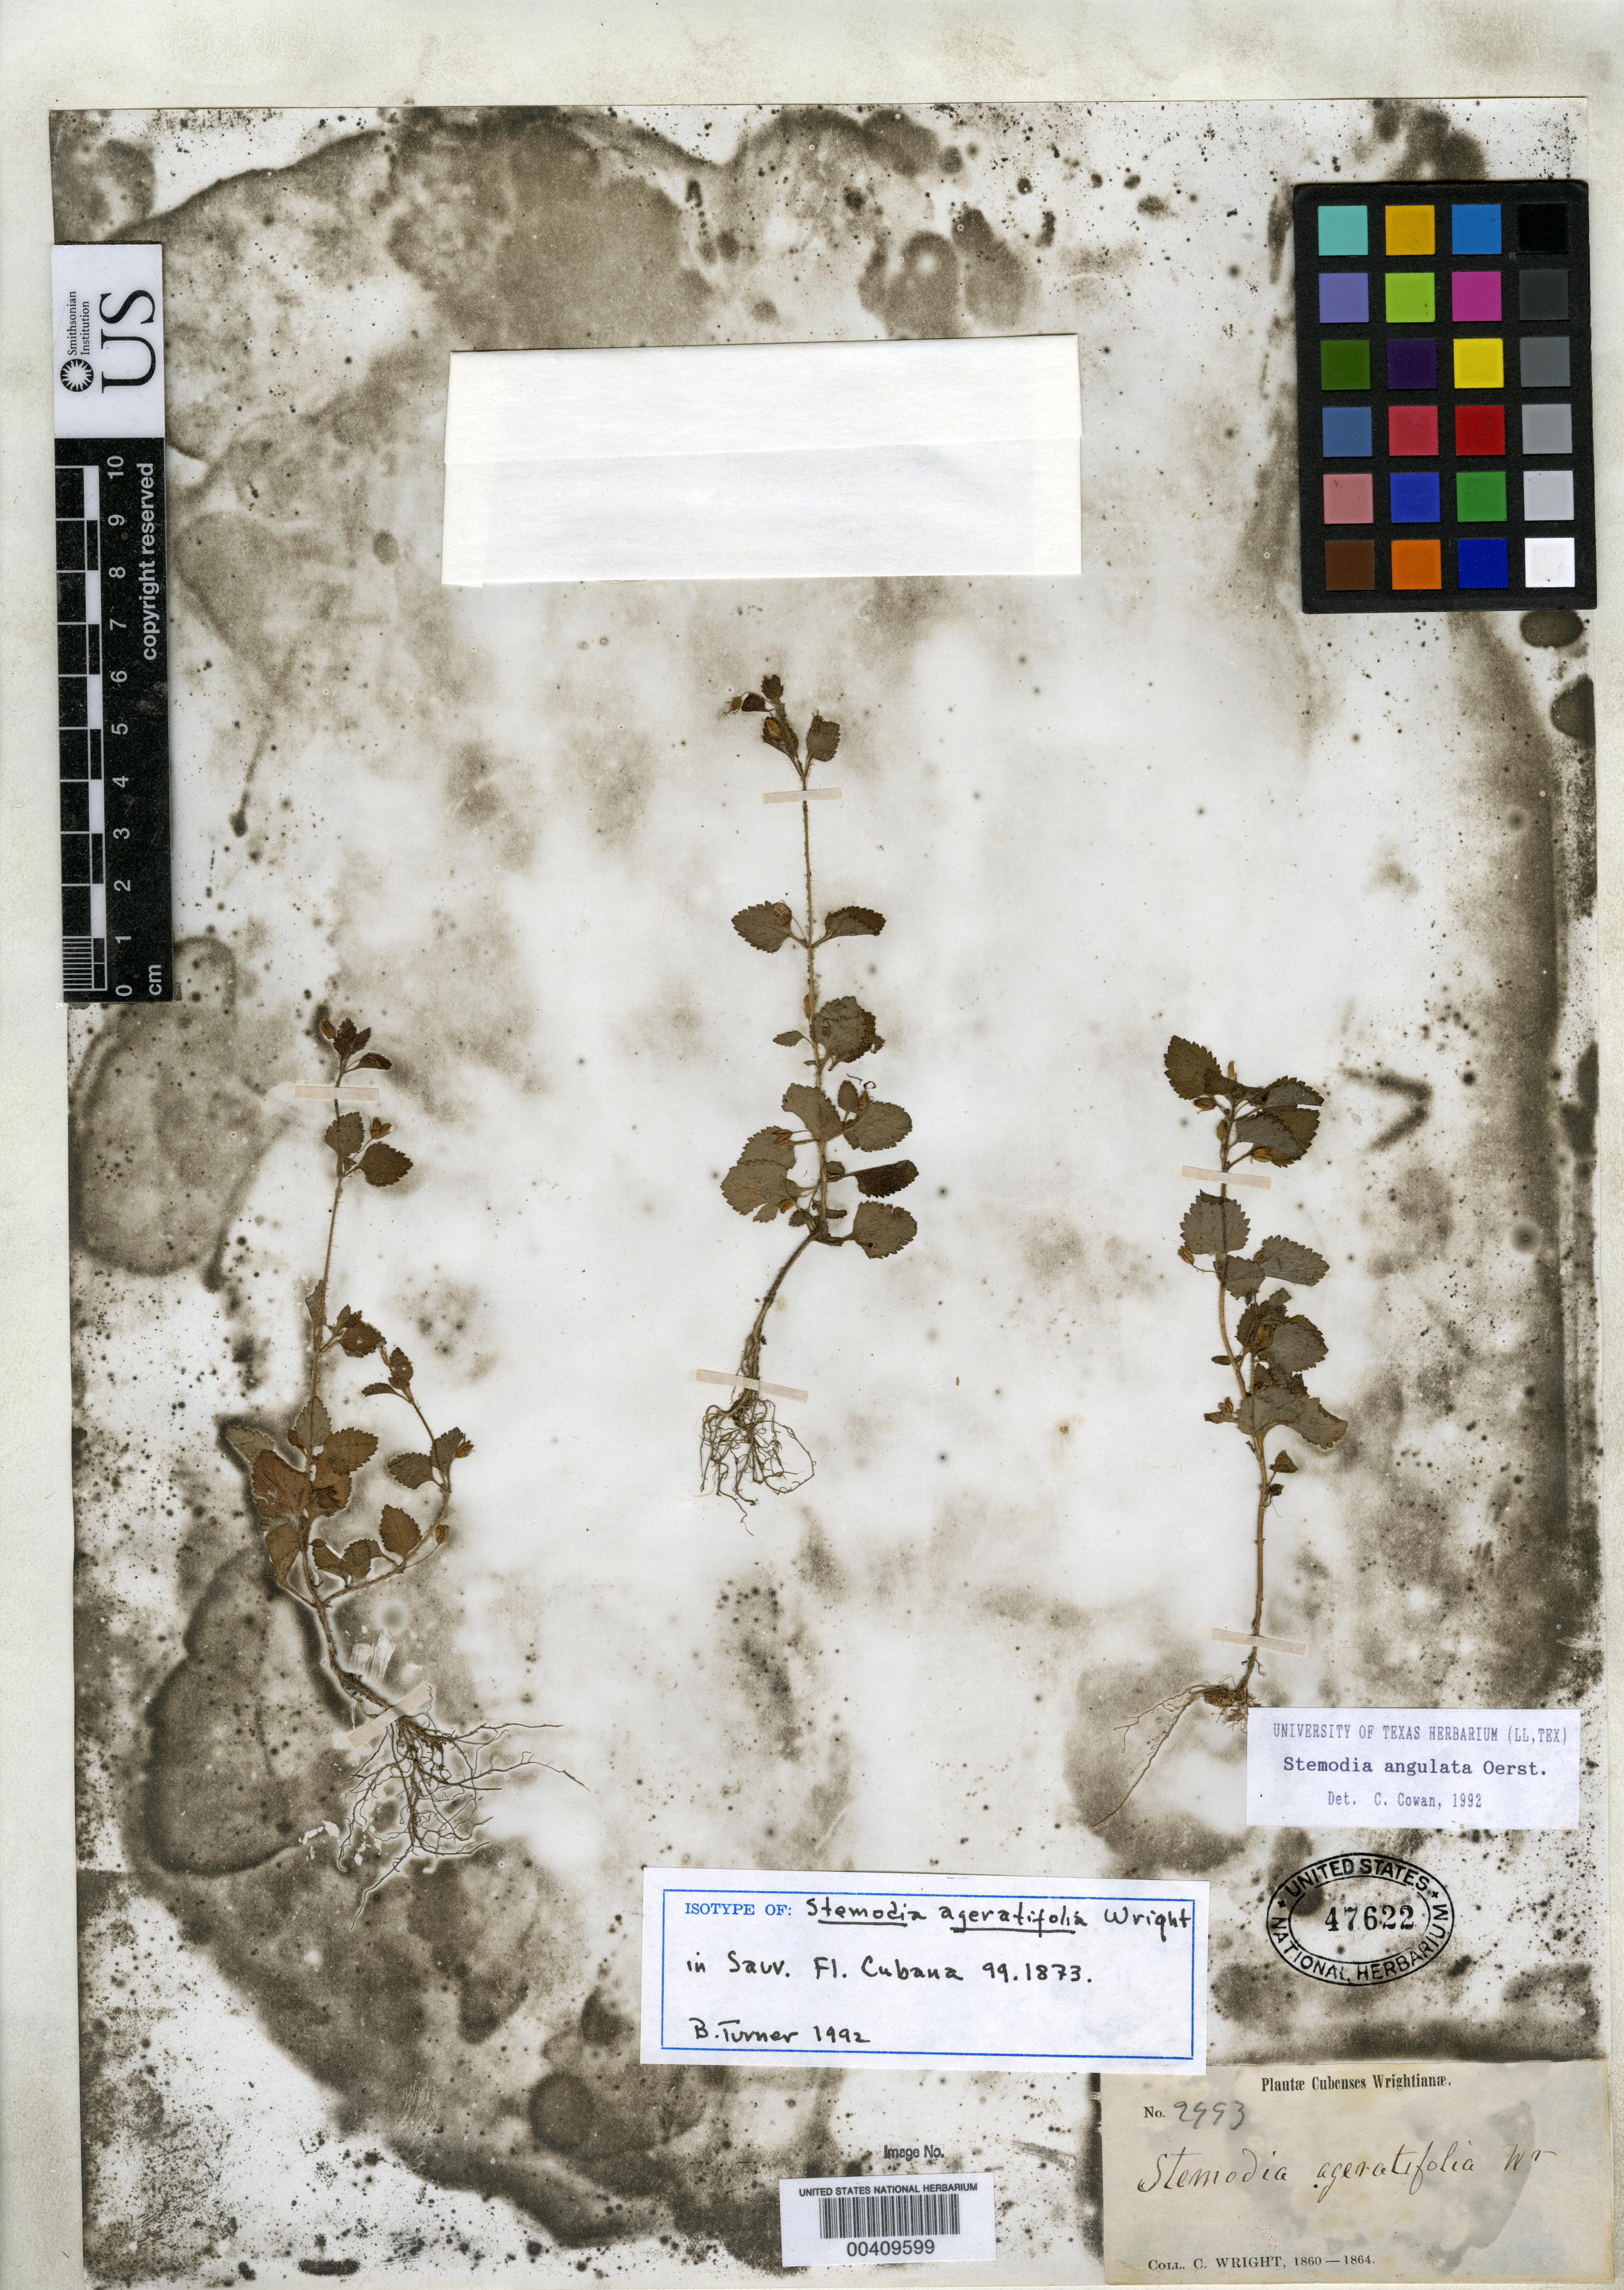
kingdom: Plantae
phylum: Tracheophyta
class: Magnoliopsida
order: Lamiales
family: Plantaginaceae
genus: Stemodia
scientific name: Stemodia ageratifolium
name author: C. Wright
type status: Isotype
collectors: C. Wright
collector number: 2993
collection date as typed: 1864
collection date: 1864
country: Cuba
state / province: Pinar del Río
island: Greater Antilles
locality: Luis Lazo and Arroyo-hondo. Mixed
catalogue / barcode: US 47622